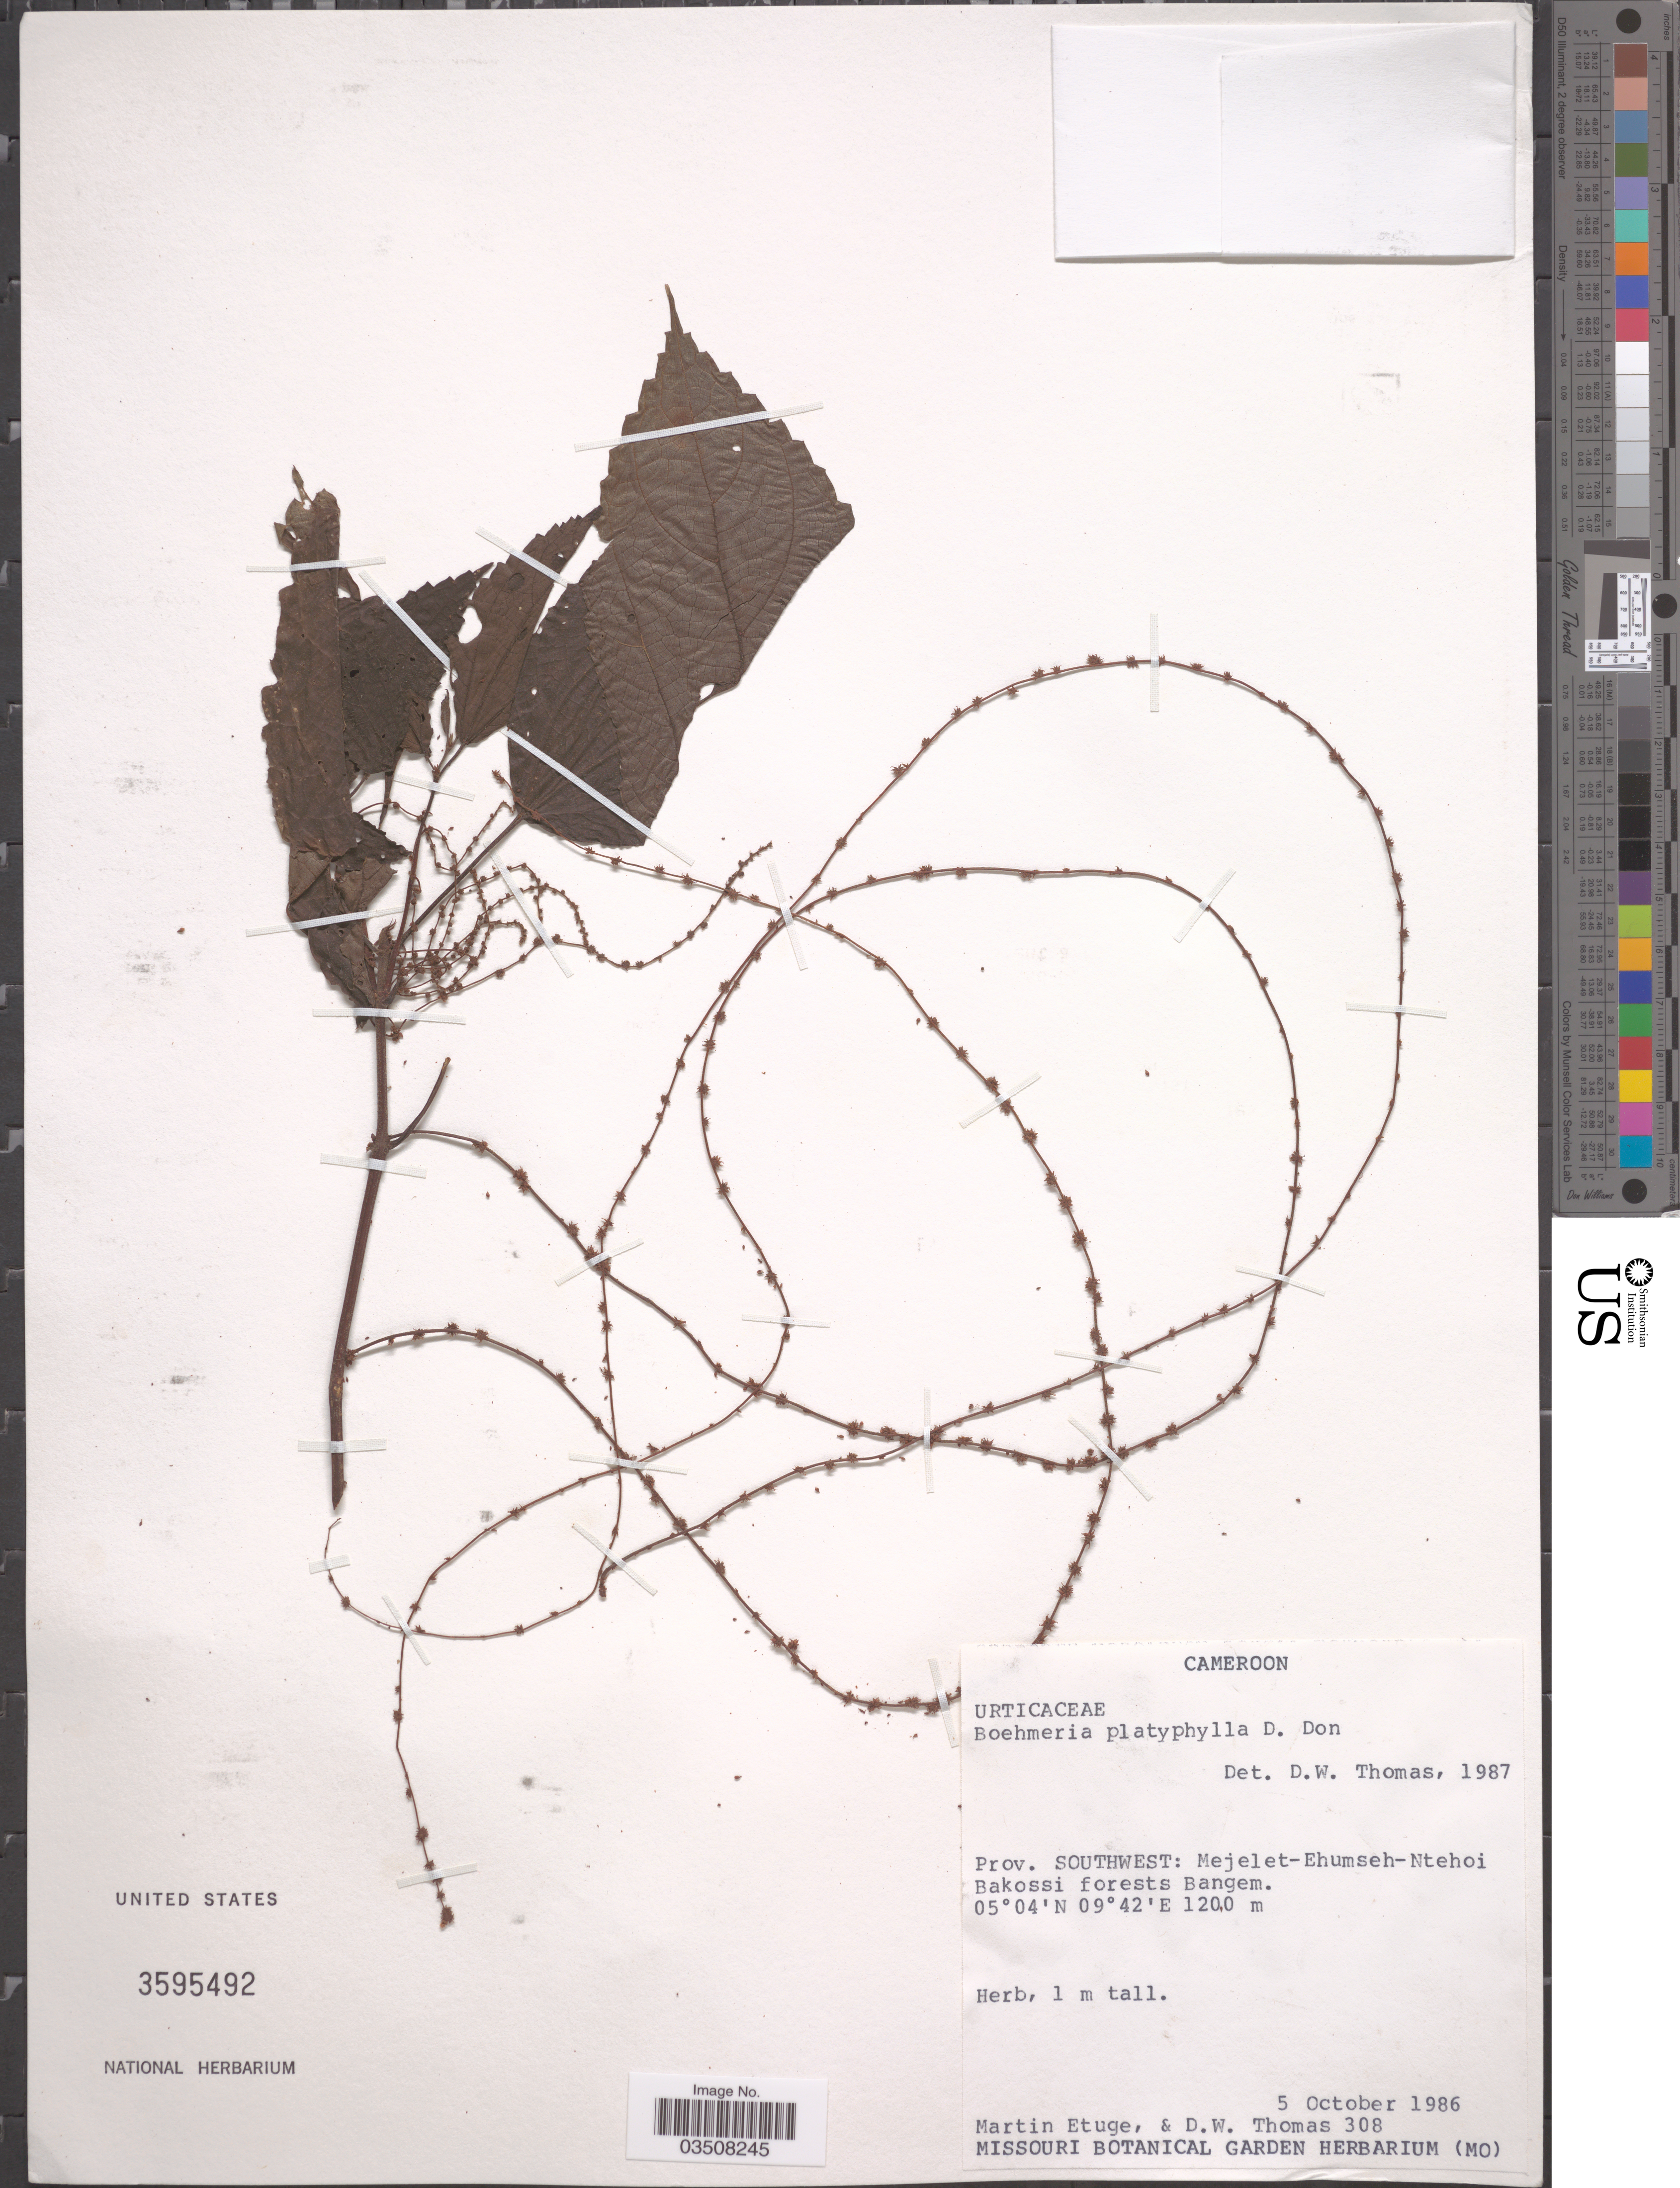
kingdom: Plantae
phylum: Tracheophyta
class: Magnoliopsida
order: Rosales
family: Urticaceae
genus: Boehmeria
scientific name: Boehmeria platyphylla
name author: G. Don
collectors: M. Etuge & D. W. Thomas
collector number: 308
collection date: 1986-10-05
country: Cameroon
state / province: Sud-Ouest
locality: Prov. Southwest: Mejelet - Ehumseh - Ntehoi, Bakossi forests Bangem.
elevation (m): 1200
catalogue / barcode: US 3595492